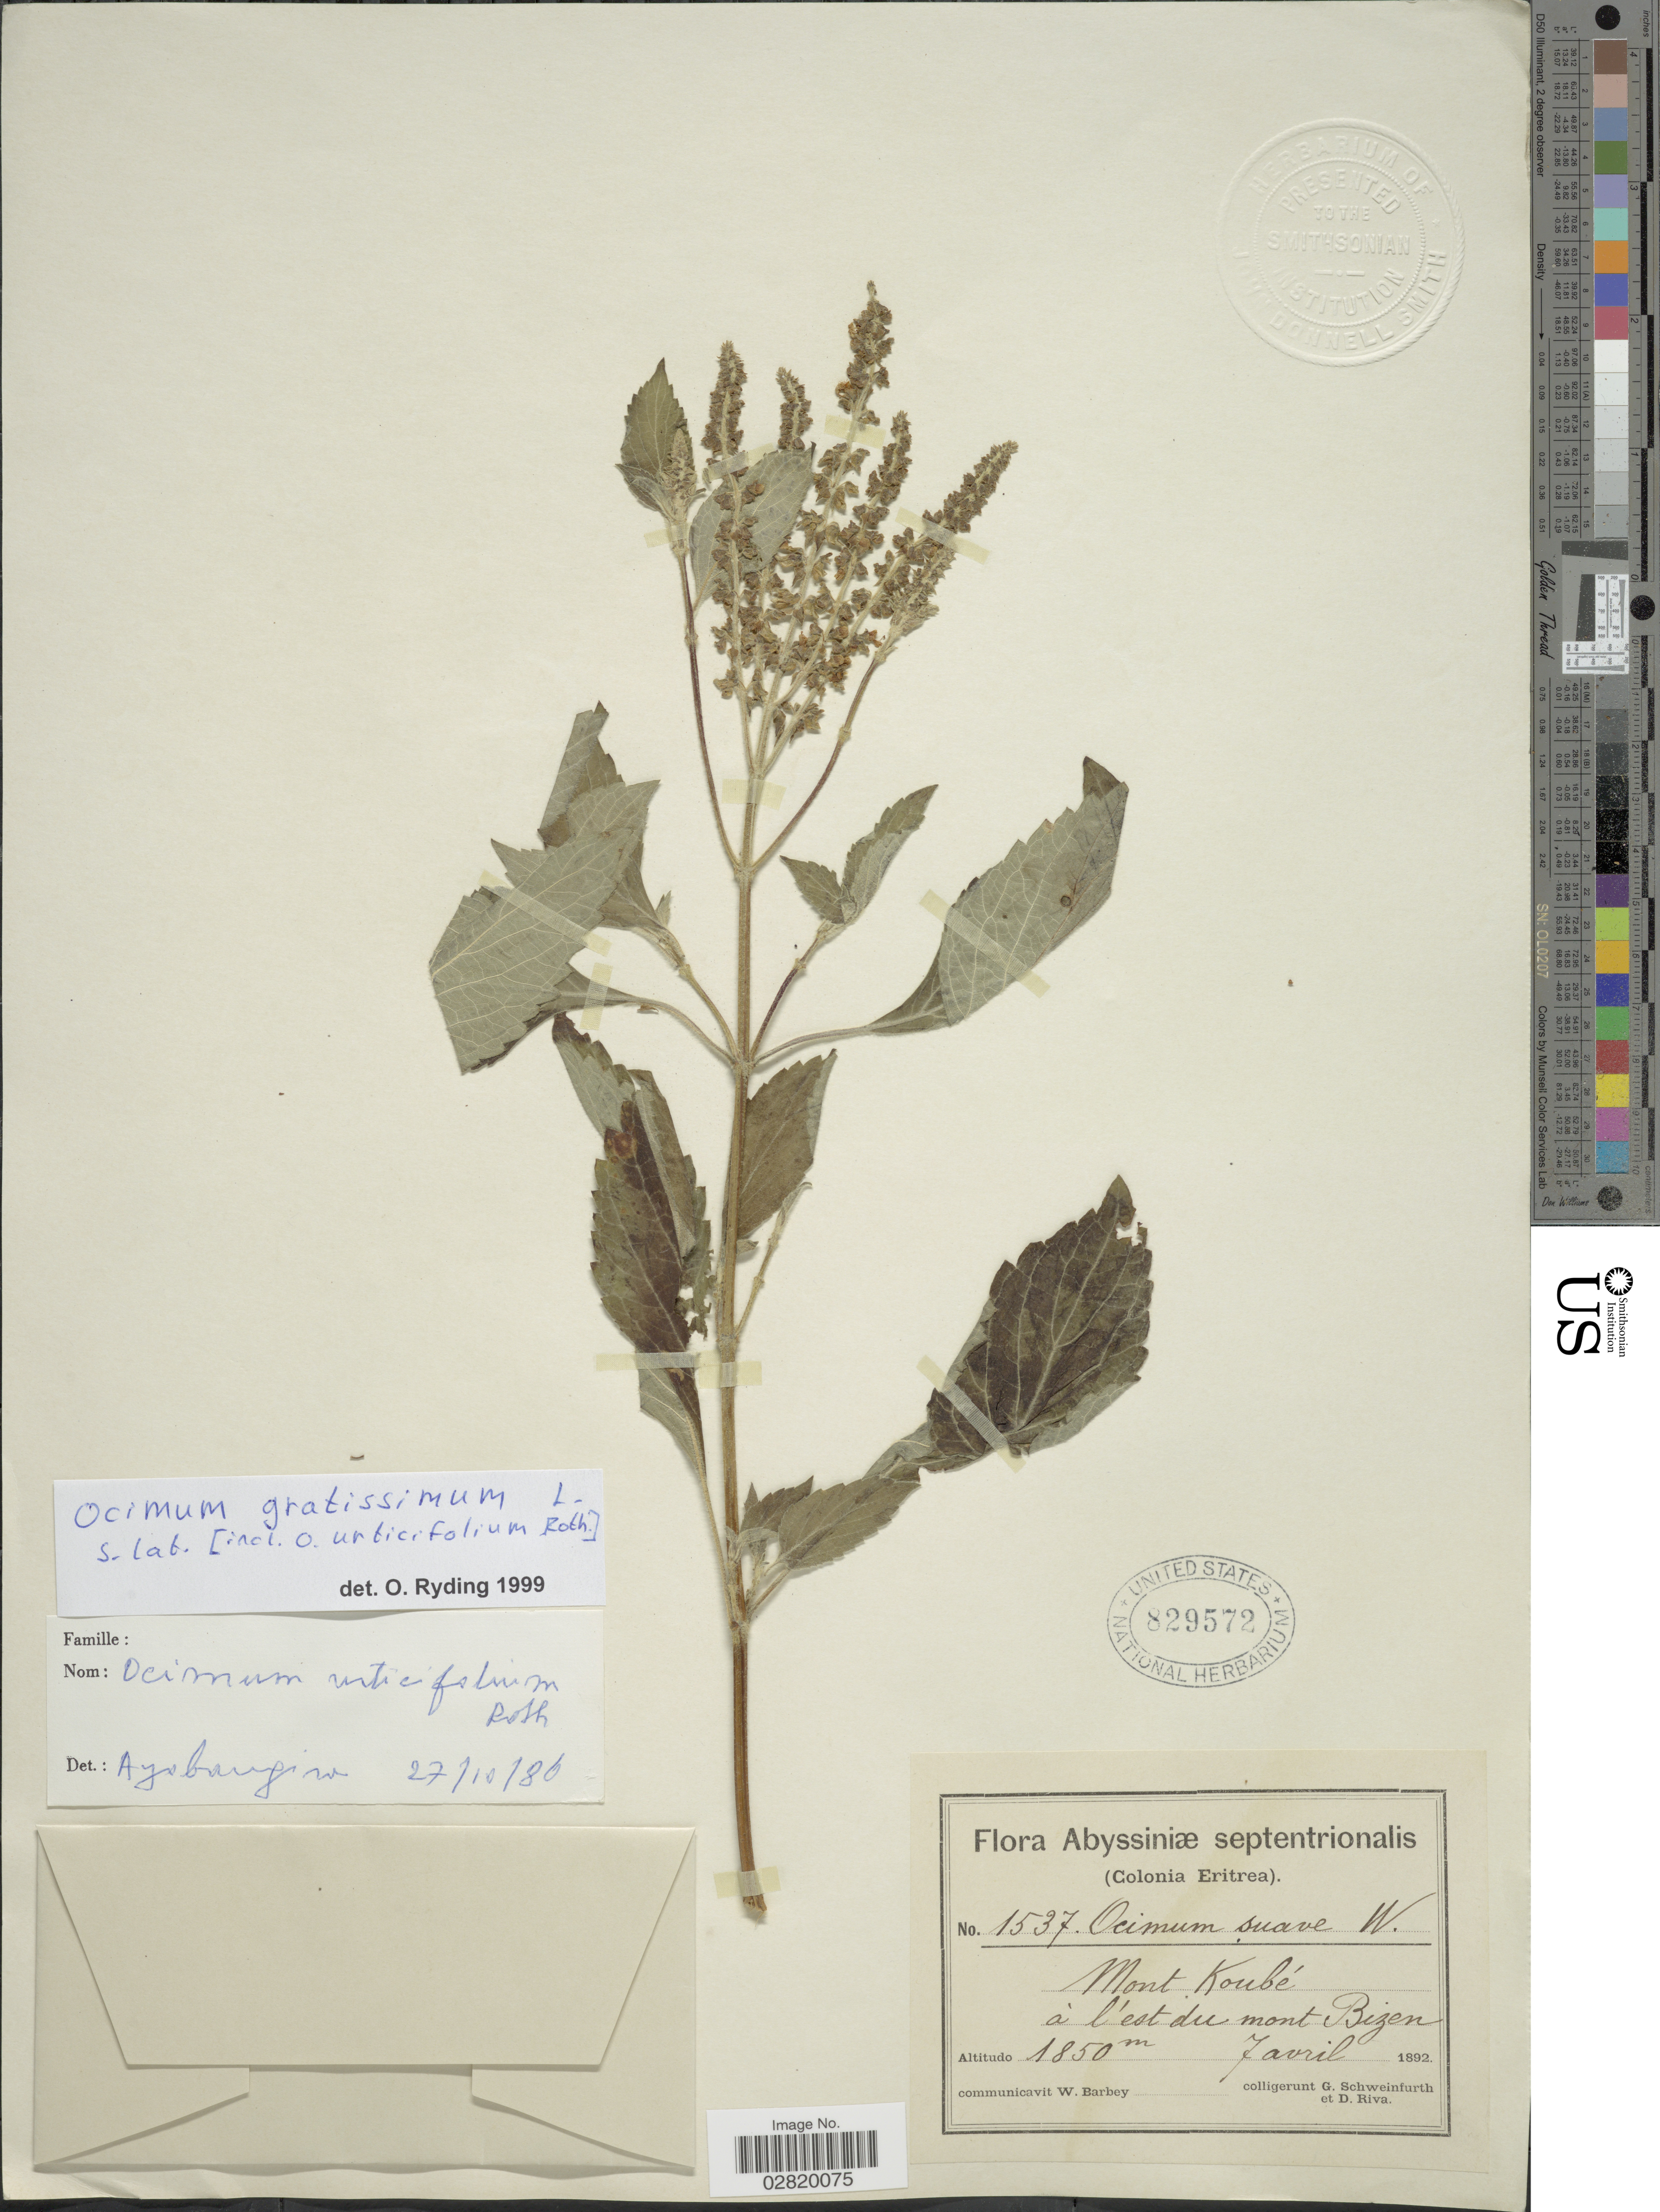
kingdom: Plantae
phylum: Tracheophyta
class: Magnoliopsida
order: Lamiales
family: Lamiaceae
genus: Ocimum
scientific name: Ocimum gratissimum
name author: L.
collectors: G. A. Schweinfurth (herbarium) & D. Riva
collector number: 1537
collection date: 1892-04-07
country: Eritrea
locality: Abyssiniæ septentrionalis, Colonia Eritrea, Mont Koubé à l'est du mont Bizen.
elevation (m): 1850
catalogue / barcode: US 829572